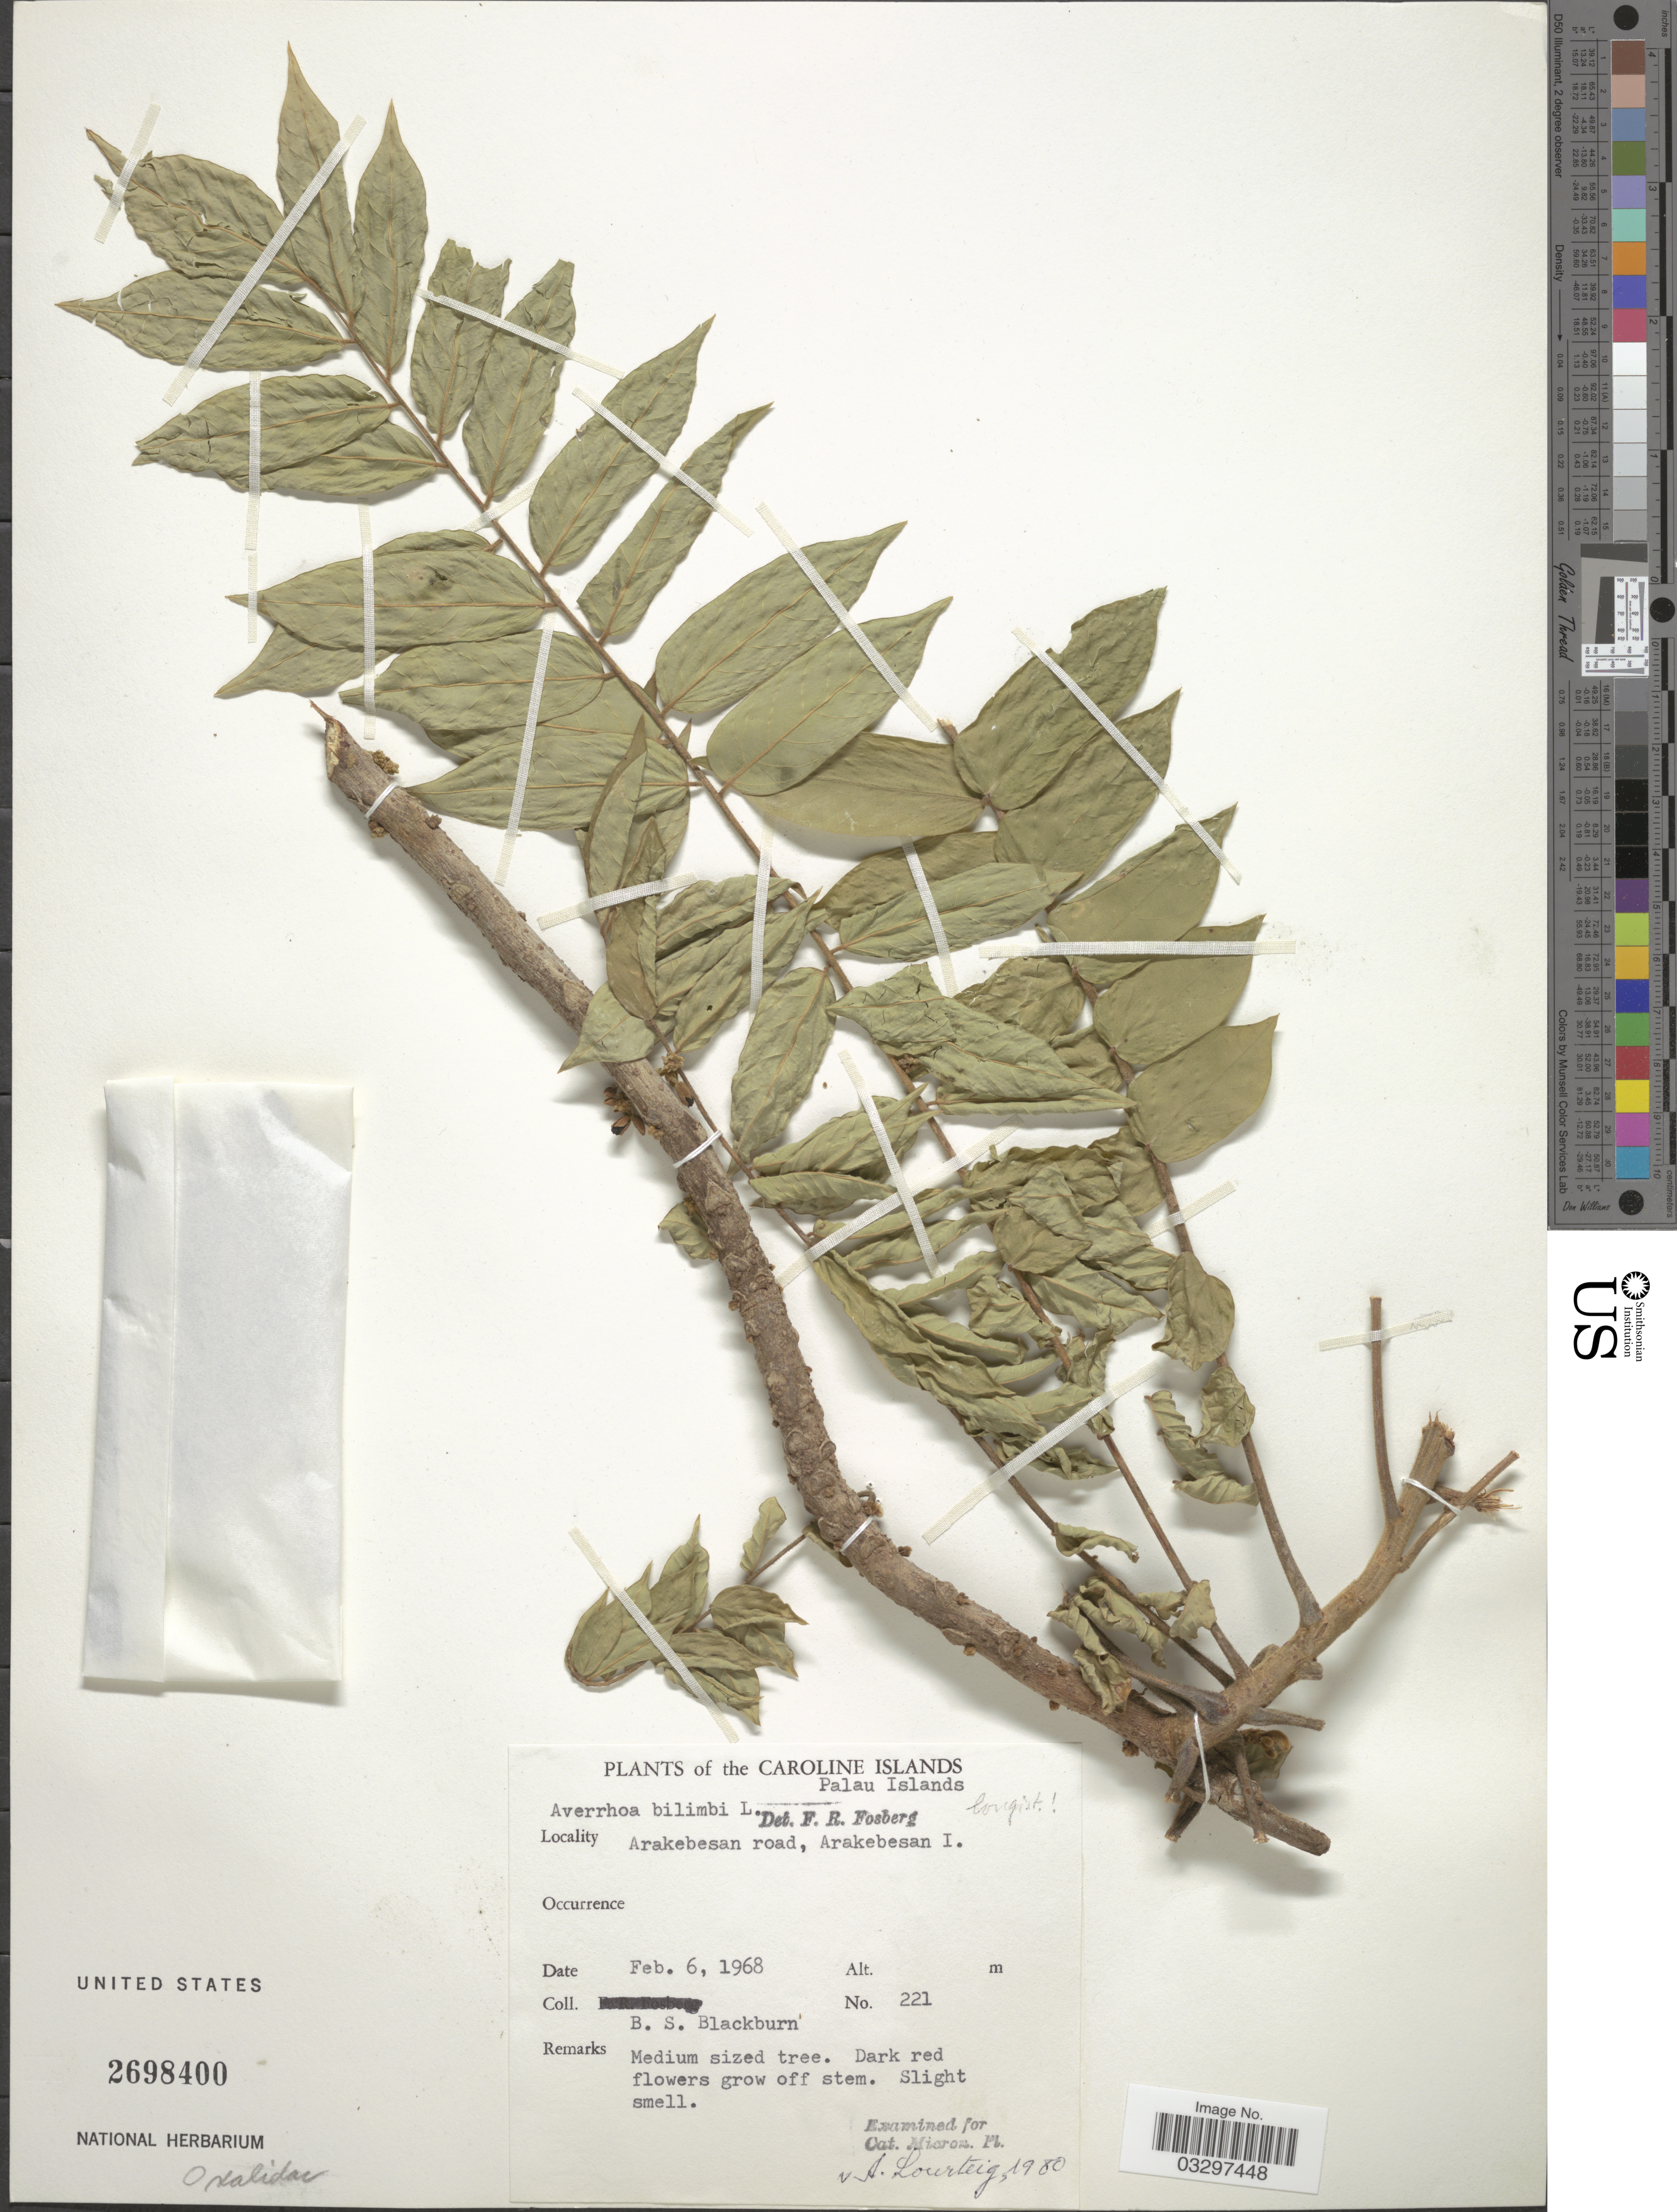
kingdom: Plantae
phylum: Tracheophyta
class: Magnoliopsida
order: Oxalidales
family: Oxalidaceae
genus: Averrhoa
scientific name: Averrhoa bilimbi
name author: L.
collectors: B. S. Blackburn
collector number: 221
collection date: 1968-02-06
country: Palau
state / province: Koror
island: Ngerekebesang [Arakabesan]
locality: The Caroline Islands. Palau Islands. Arakebesan road, Arakebesan I.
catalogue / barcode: US 2698400